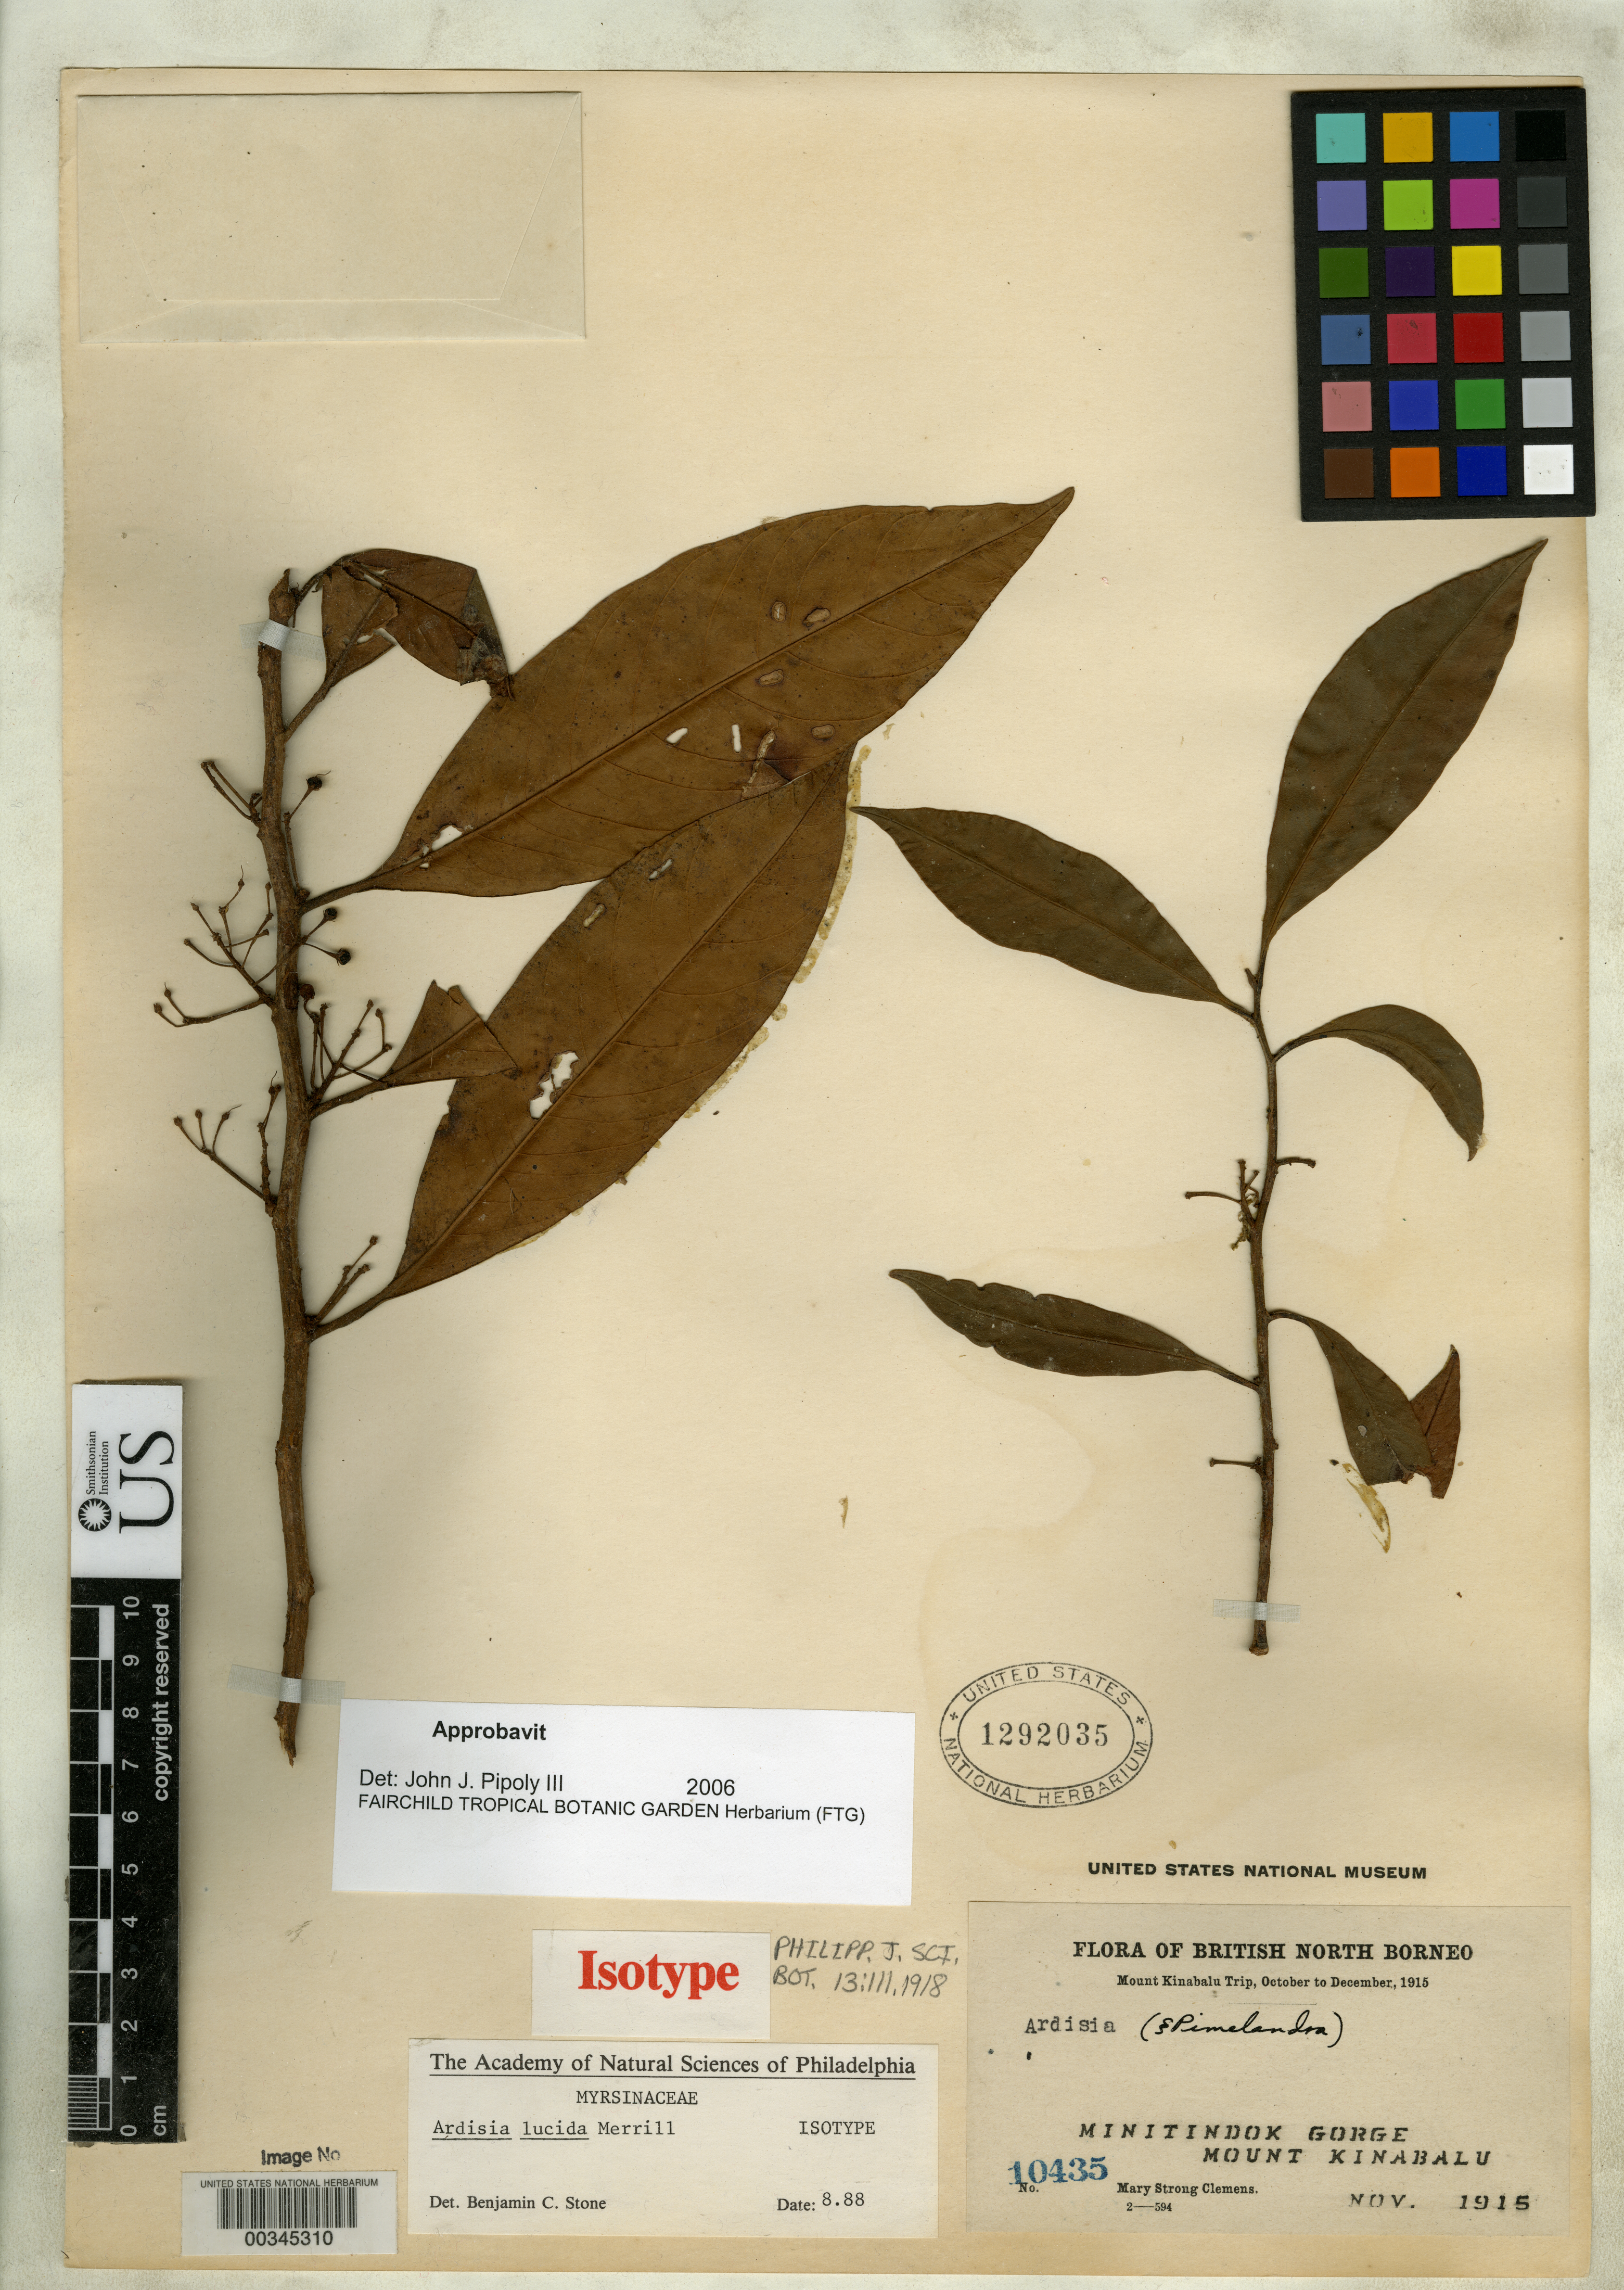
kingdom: Plantae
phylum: Tracheophyta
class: Magnoliopsida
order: Ericales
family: Primulaceae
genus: Ardisia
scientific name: Ardisia lucida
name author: Merr.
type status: Isotype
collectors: M. S. Clemens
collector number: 10435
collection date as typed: Nov 1915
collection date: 1915-11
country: Malaysia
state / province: Sabah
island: Borneo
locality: Minitindok Gorge, Mount Kinabalu.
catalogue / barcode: US 1292035